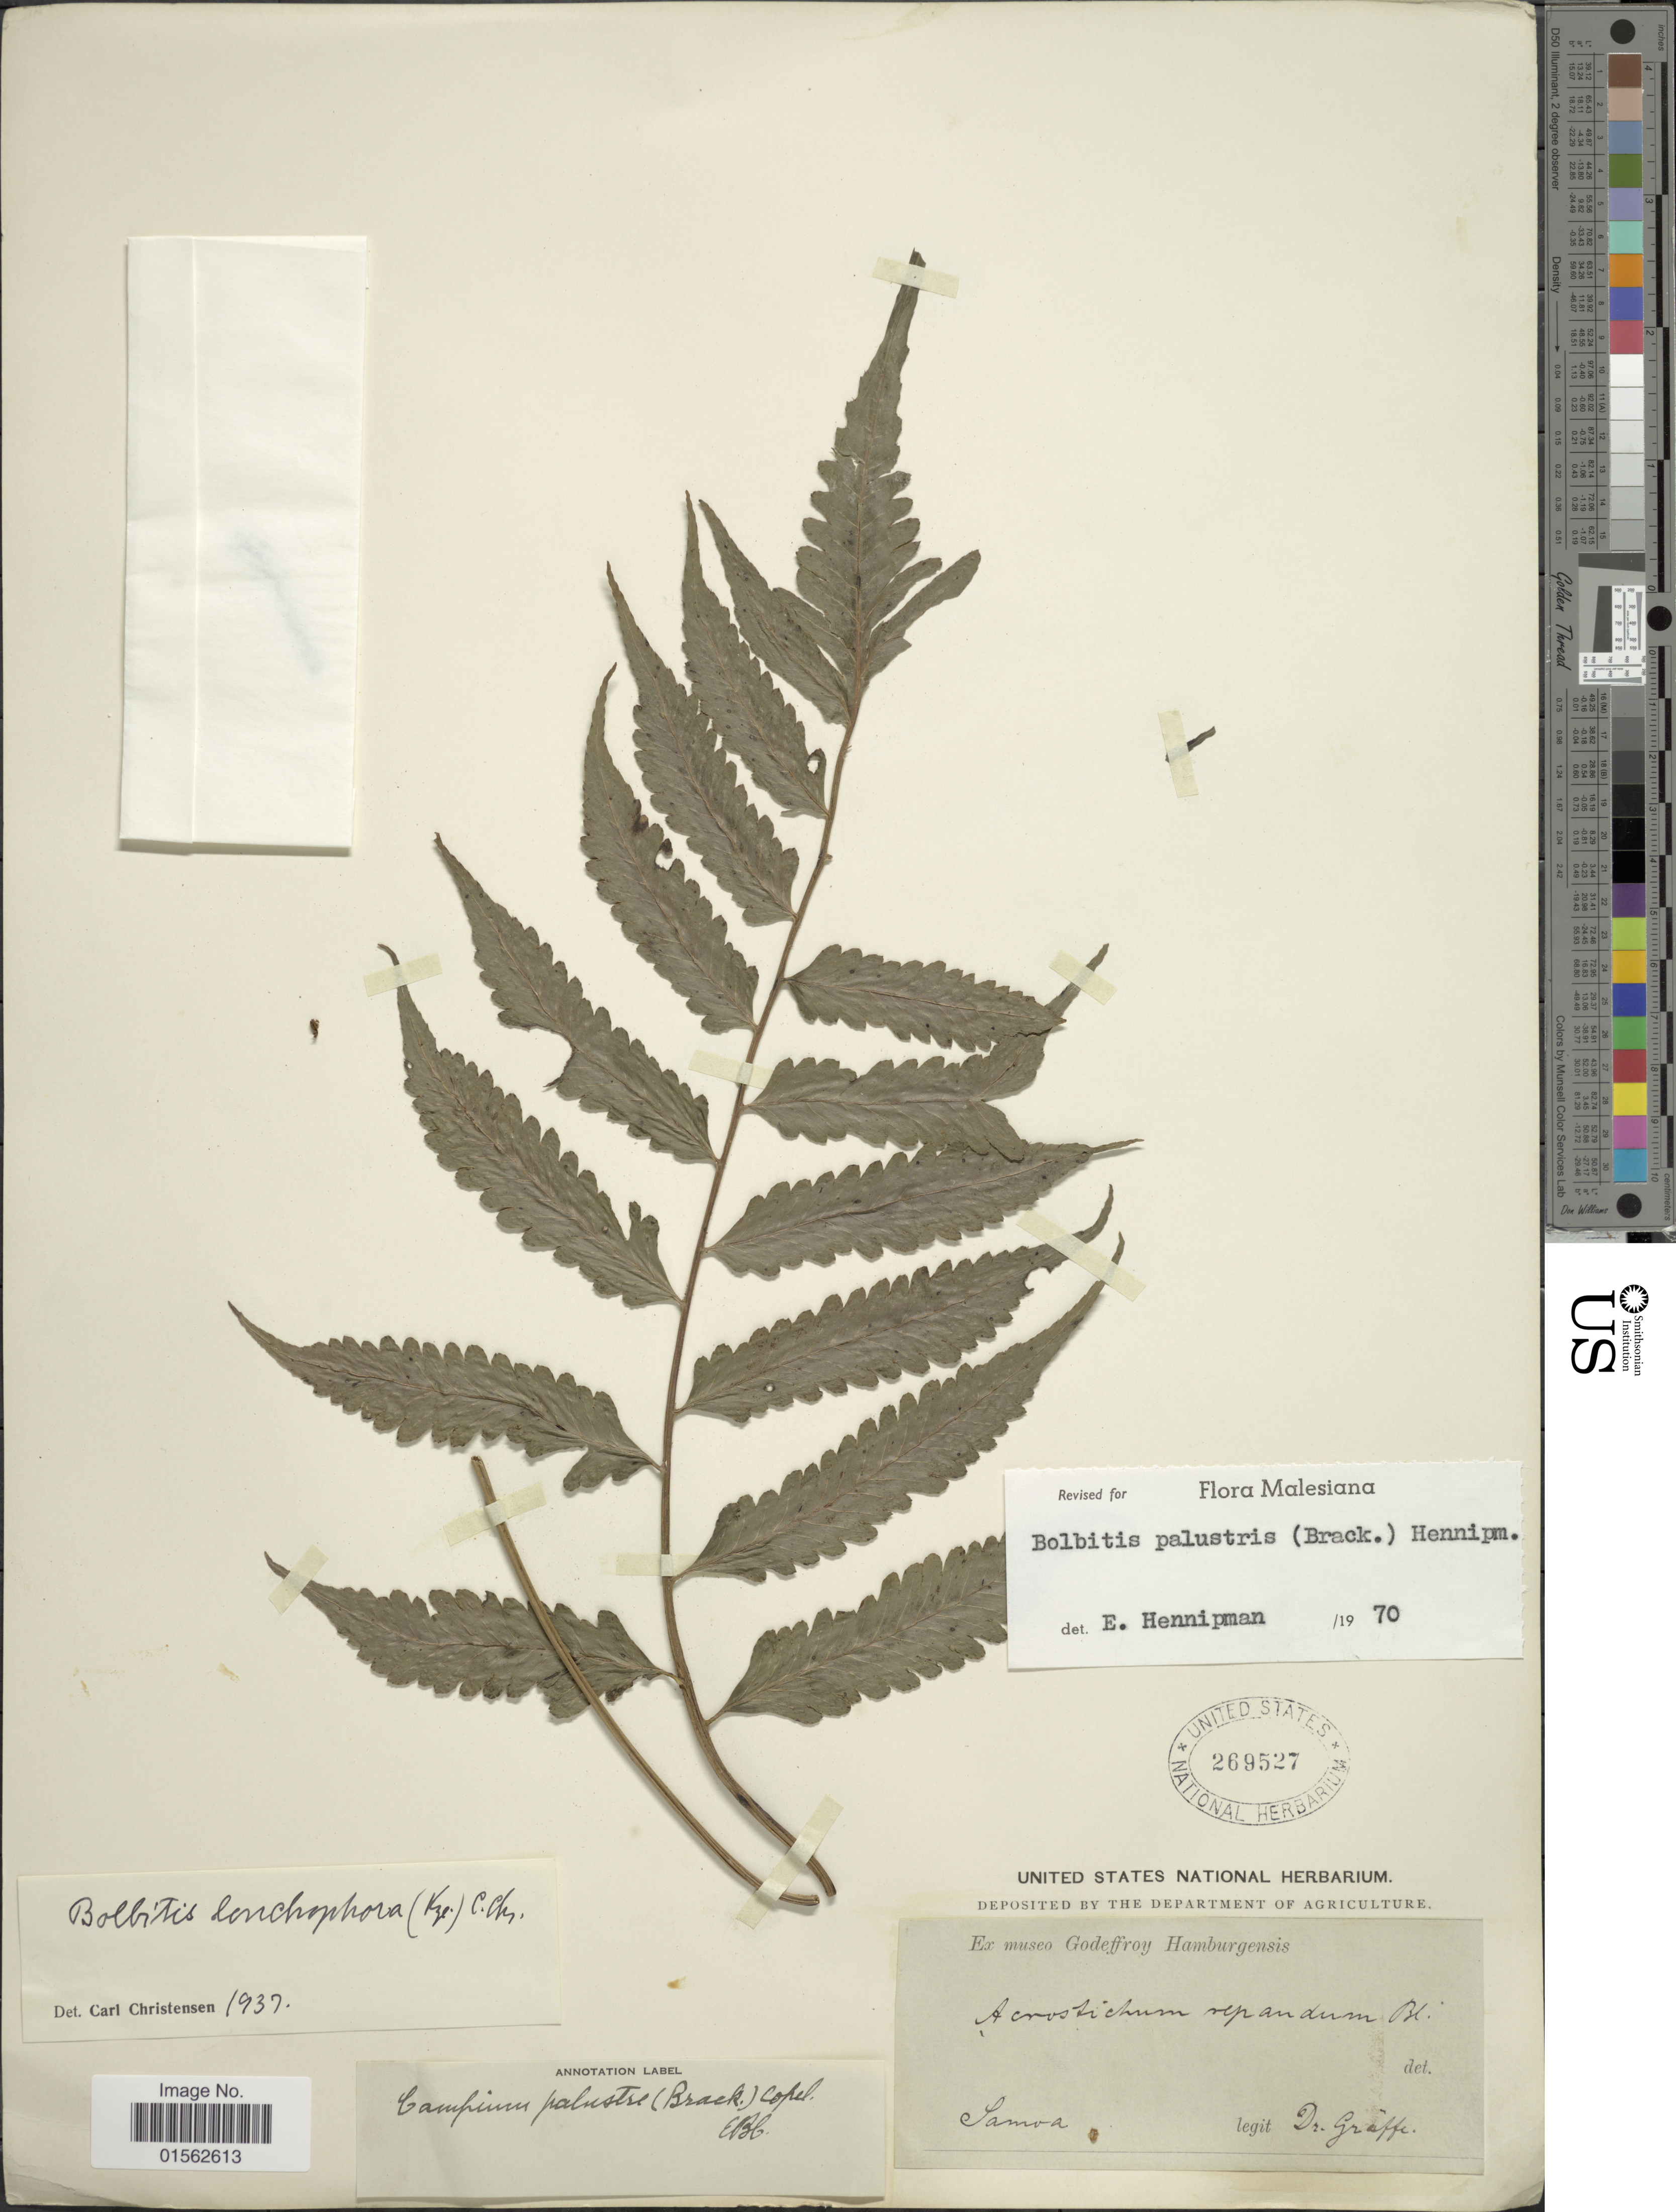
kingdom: Plantae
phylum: Tracheophyta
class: Polypodiopsida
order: Polypodiales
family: Dryopteridaceae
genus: Bolbitis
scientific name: Bolbitis palustris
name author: (Brack.) Hennipman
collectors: Graeffe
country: Samoa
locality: Samoa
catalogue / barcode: US 269527